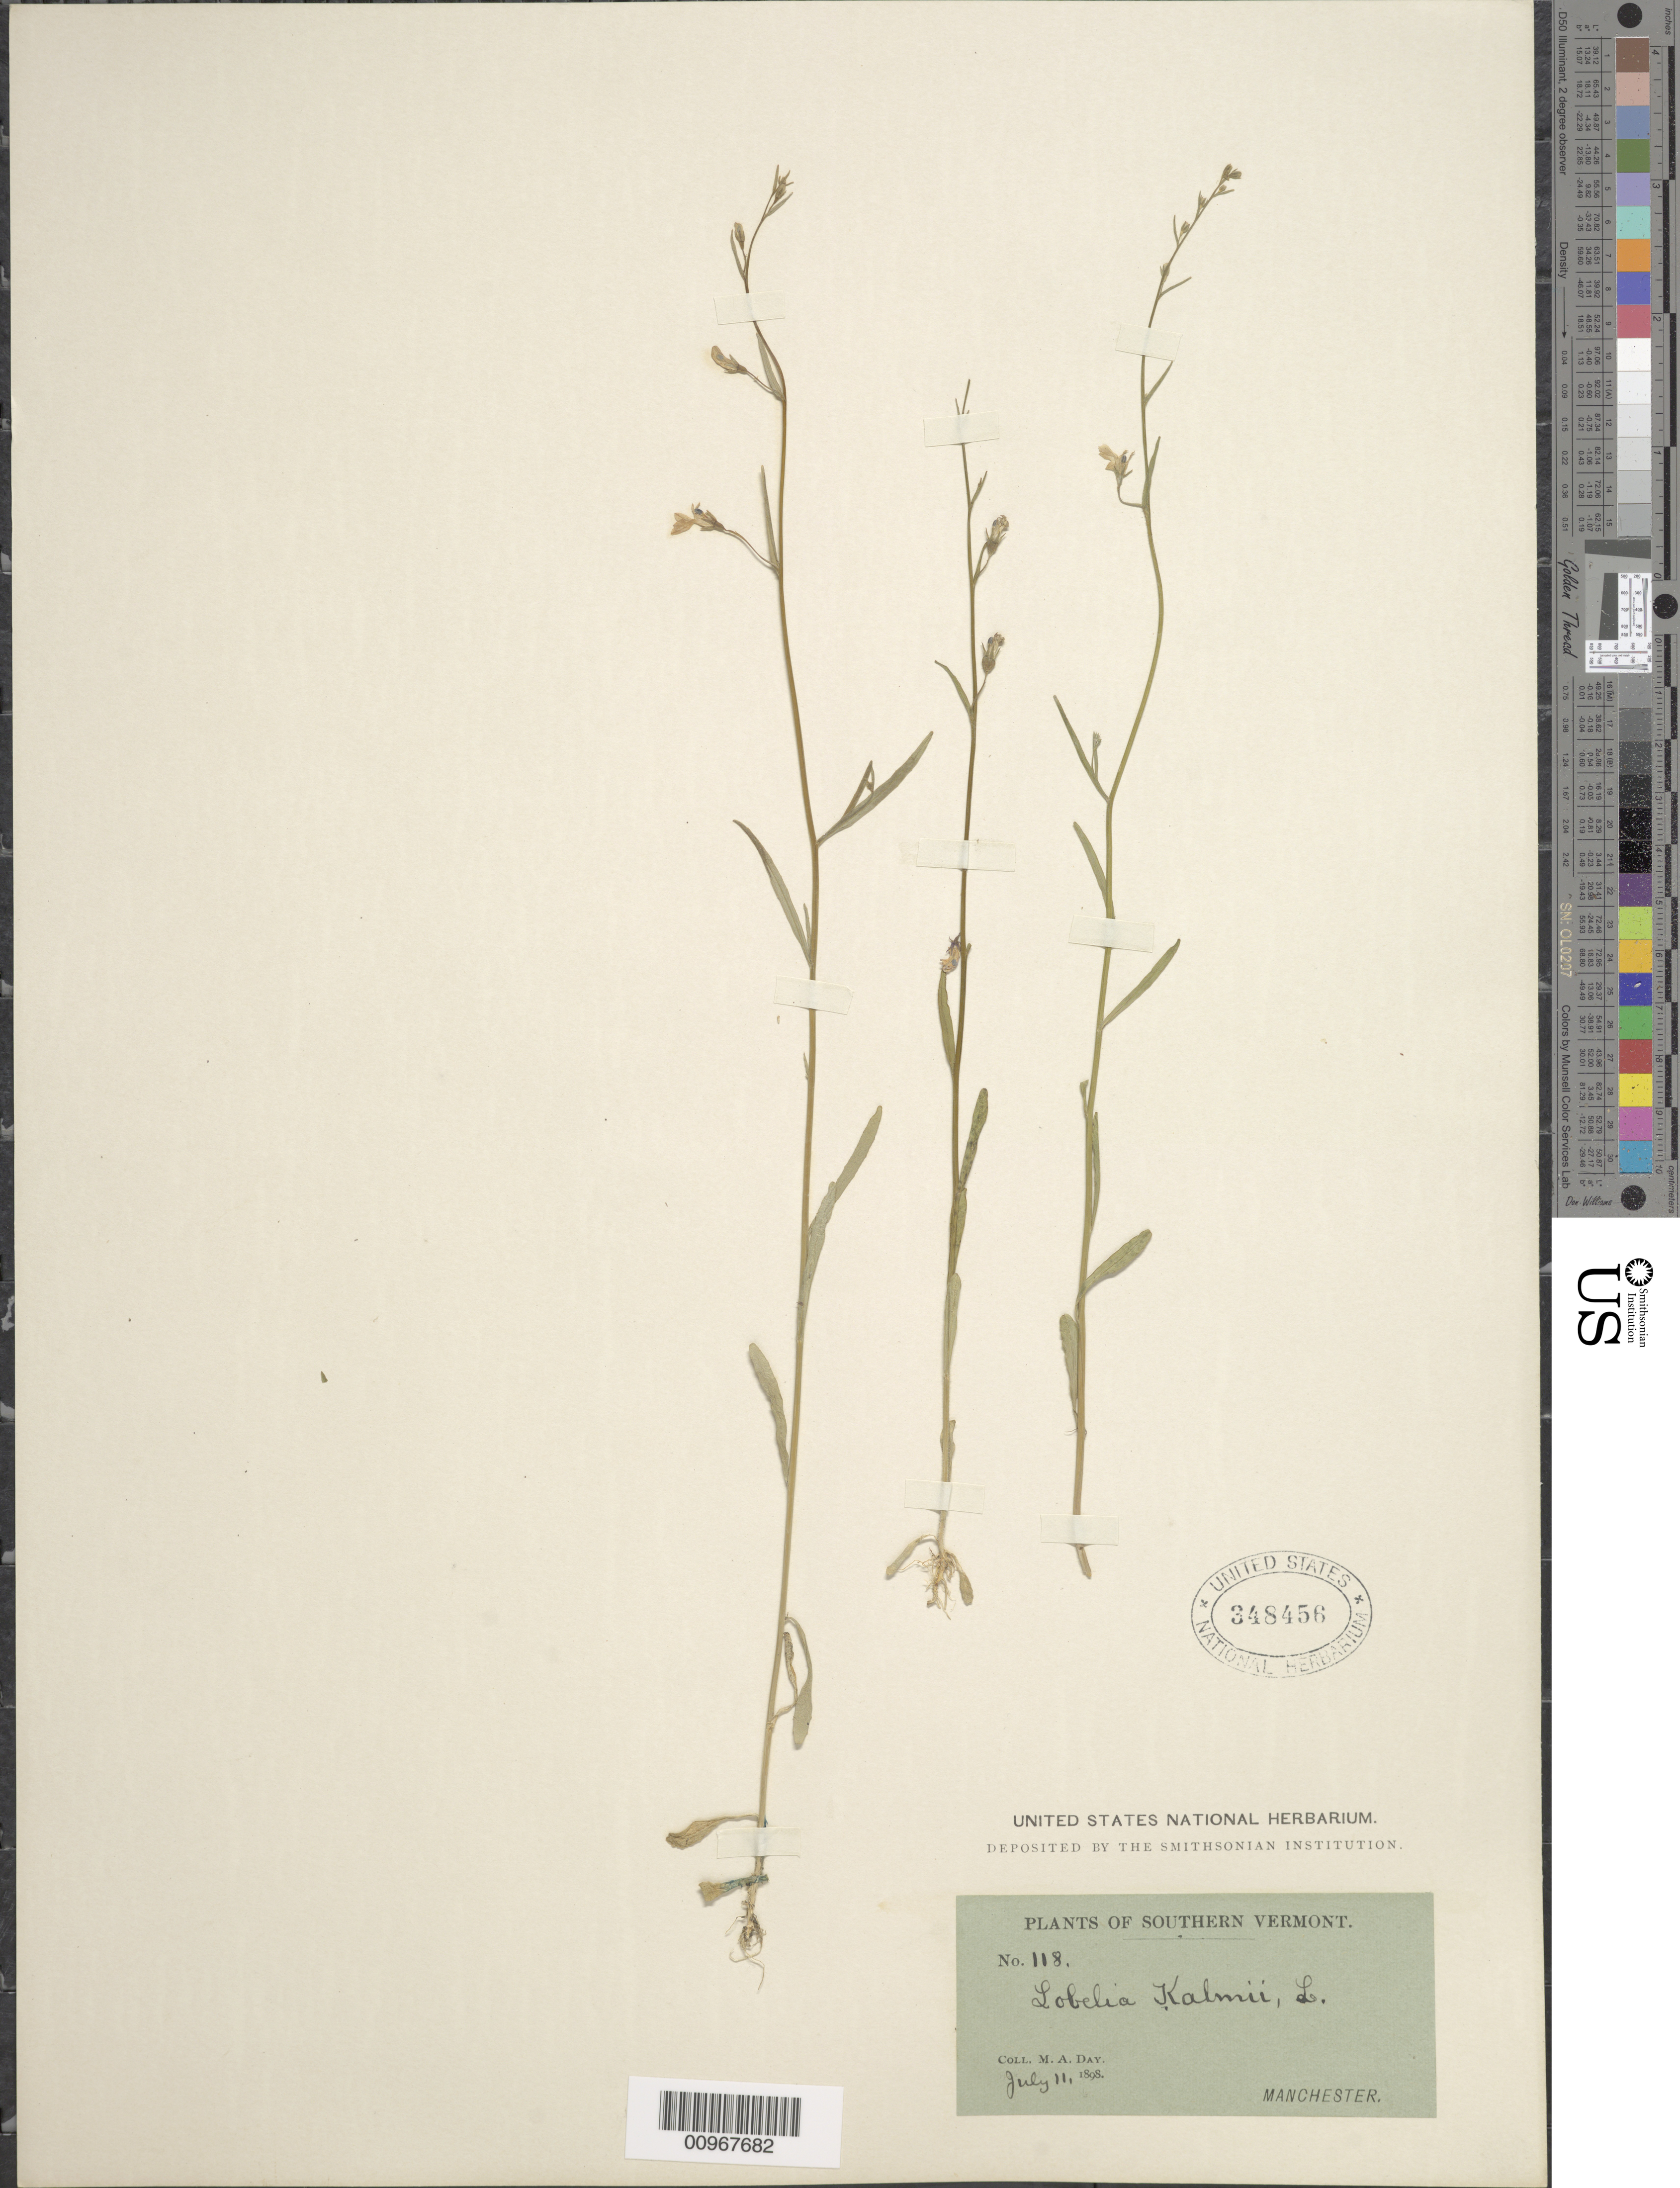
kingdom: Plantae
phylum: Tracheophyta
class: Magnoliopsida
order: Asterales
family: Campanulaceae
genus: Lobelia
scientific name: Lobelia kalmii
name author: L.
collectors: M. Day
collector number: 118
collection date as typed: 11 Jul 1898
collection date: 1898-07-11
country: United States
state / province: Vermont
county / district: Bennington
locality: Manchester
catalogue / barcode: US 348456